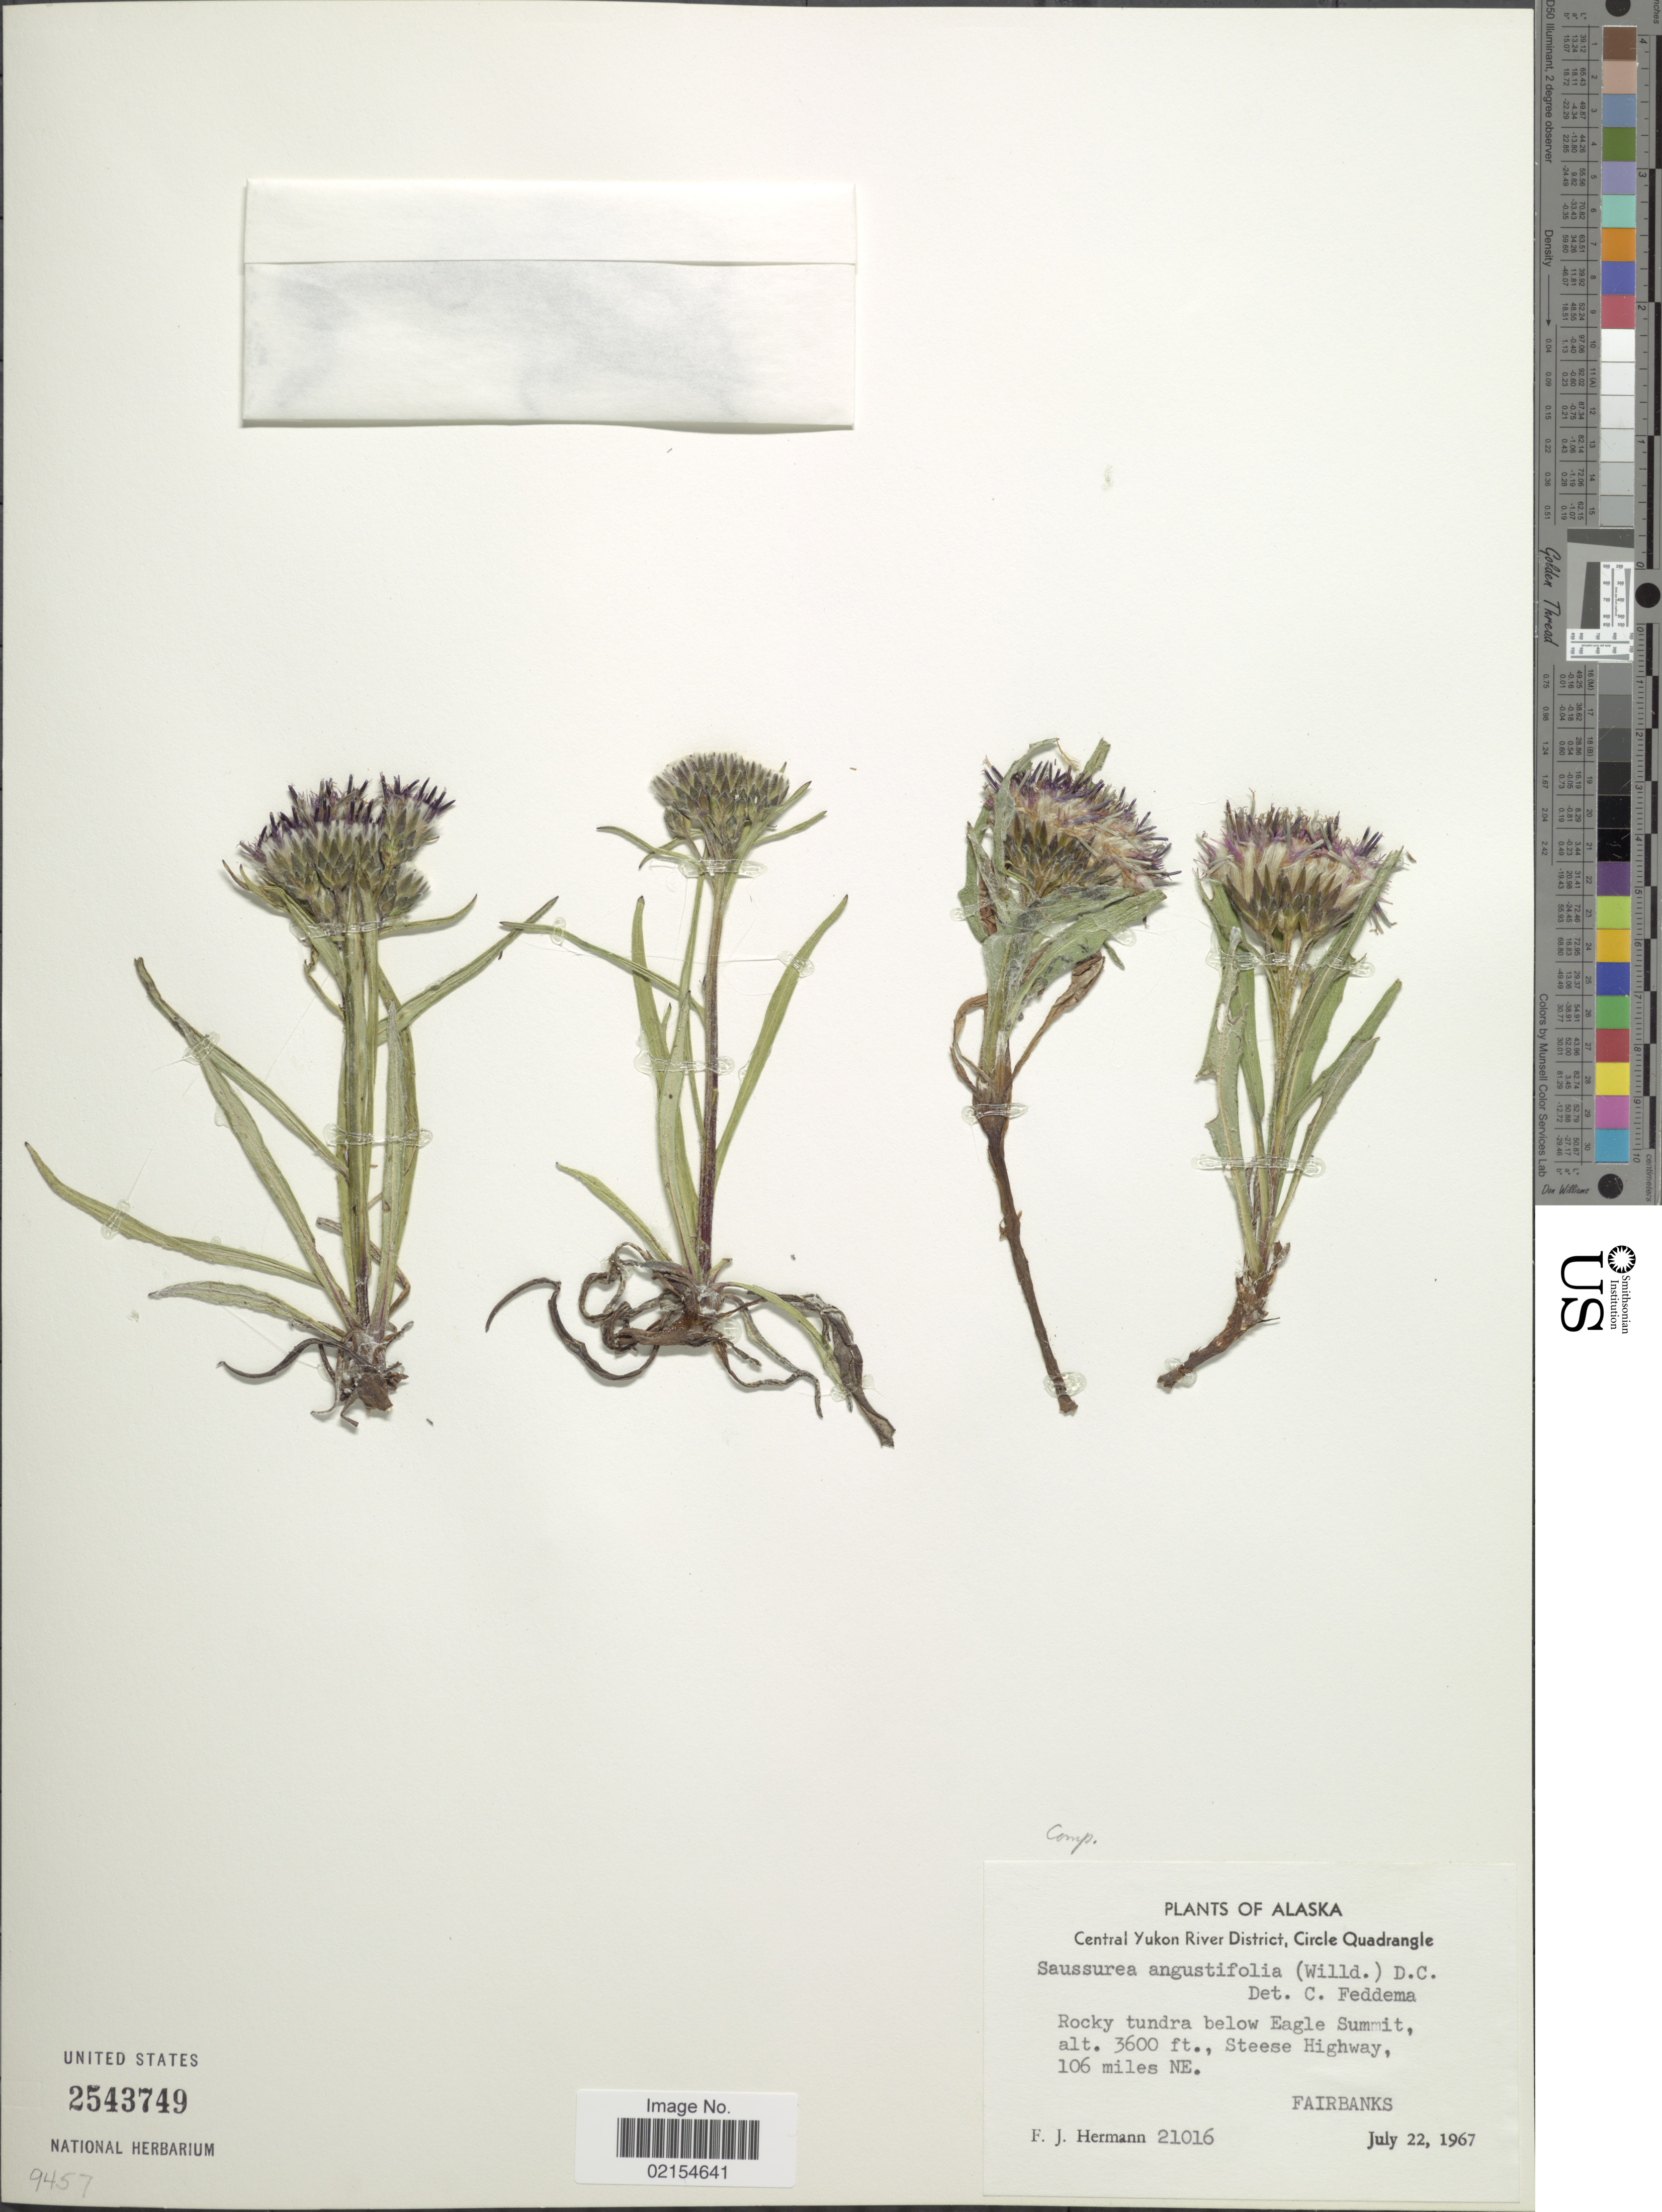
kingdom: Plantae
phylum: Tracheophyta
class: Magnoliopsida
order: Asterales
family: Asteraceae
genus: Saussurea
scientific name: Saussurea angustifolia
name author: (L.) DC.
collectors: F. Herman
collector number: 21016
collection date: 1967-07-22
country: United States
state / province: Alaska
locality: Central Yukon River District, Circle Quadrangle, Rockjy tundra below Eagle Summit, Steese Hghway, 106 miles NE, Fairbanks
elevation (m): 1097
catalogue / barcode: US 2543749